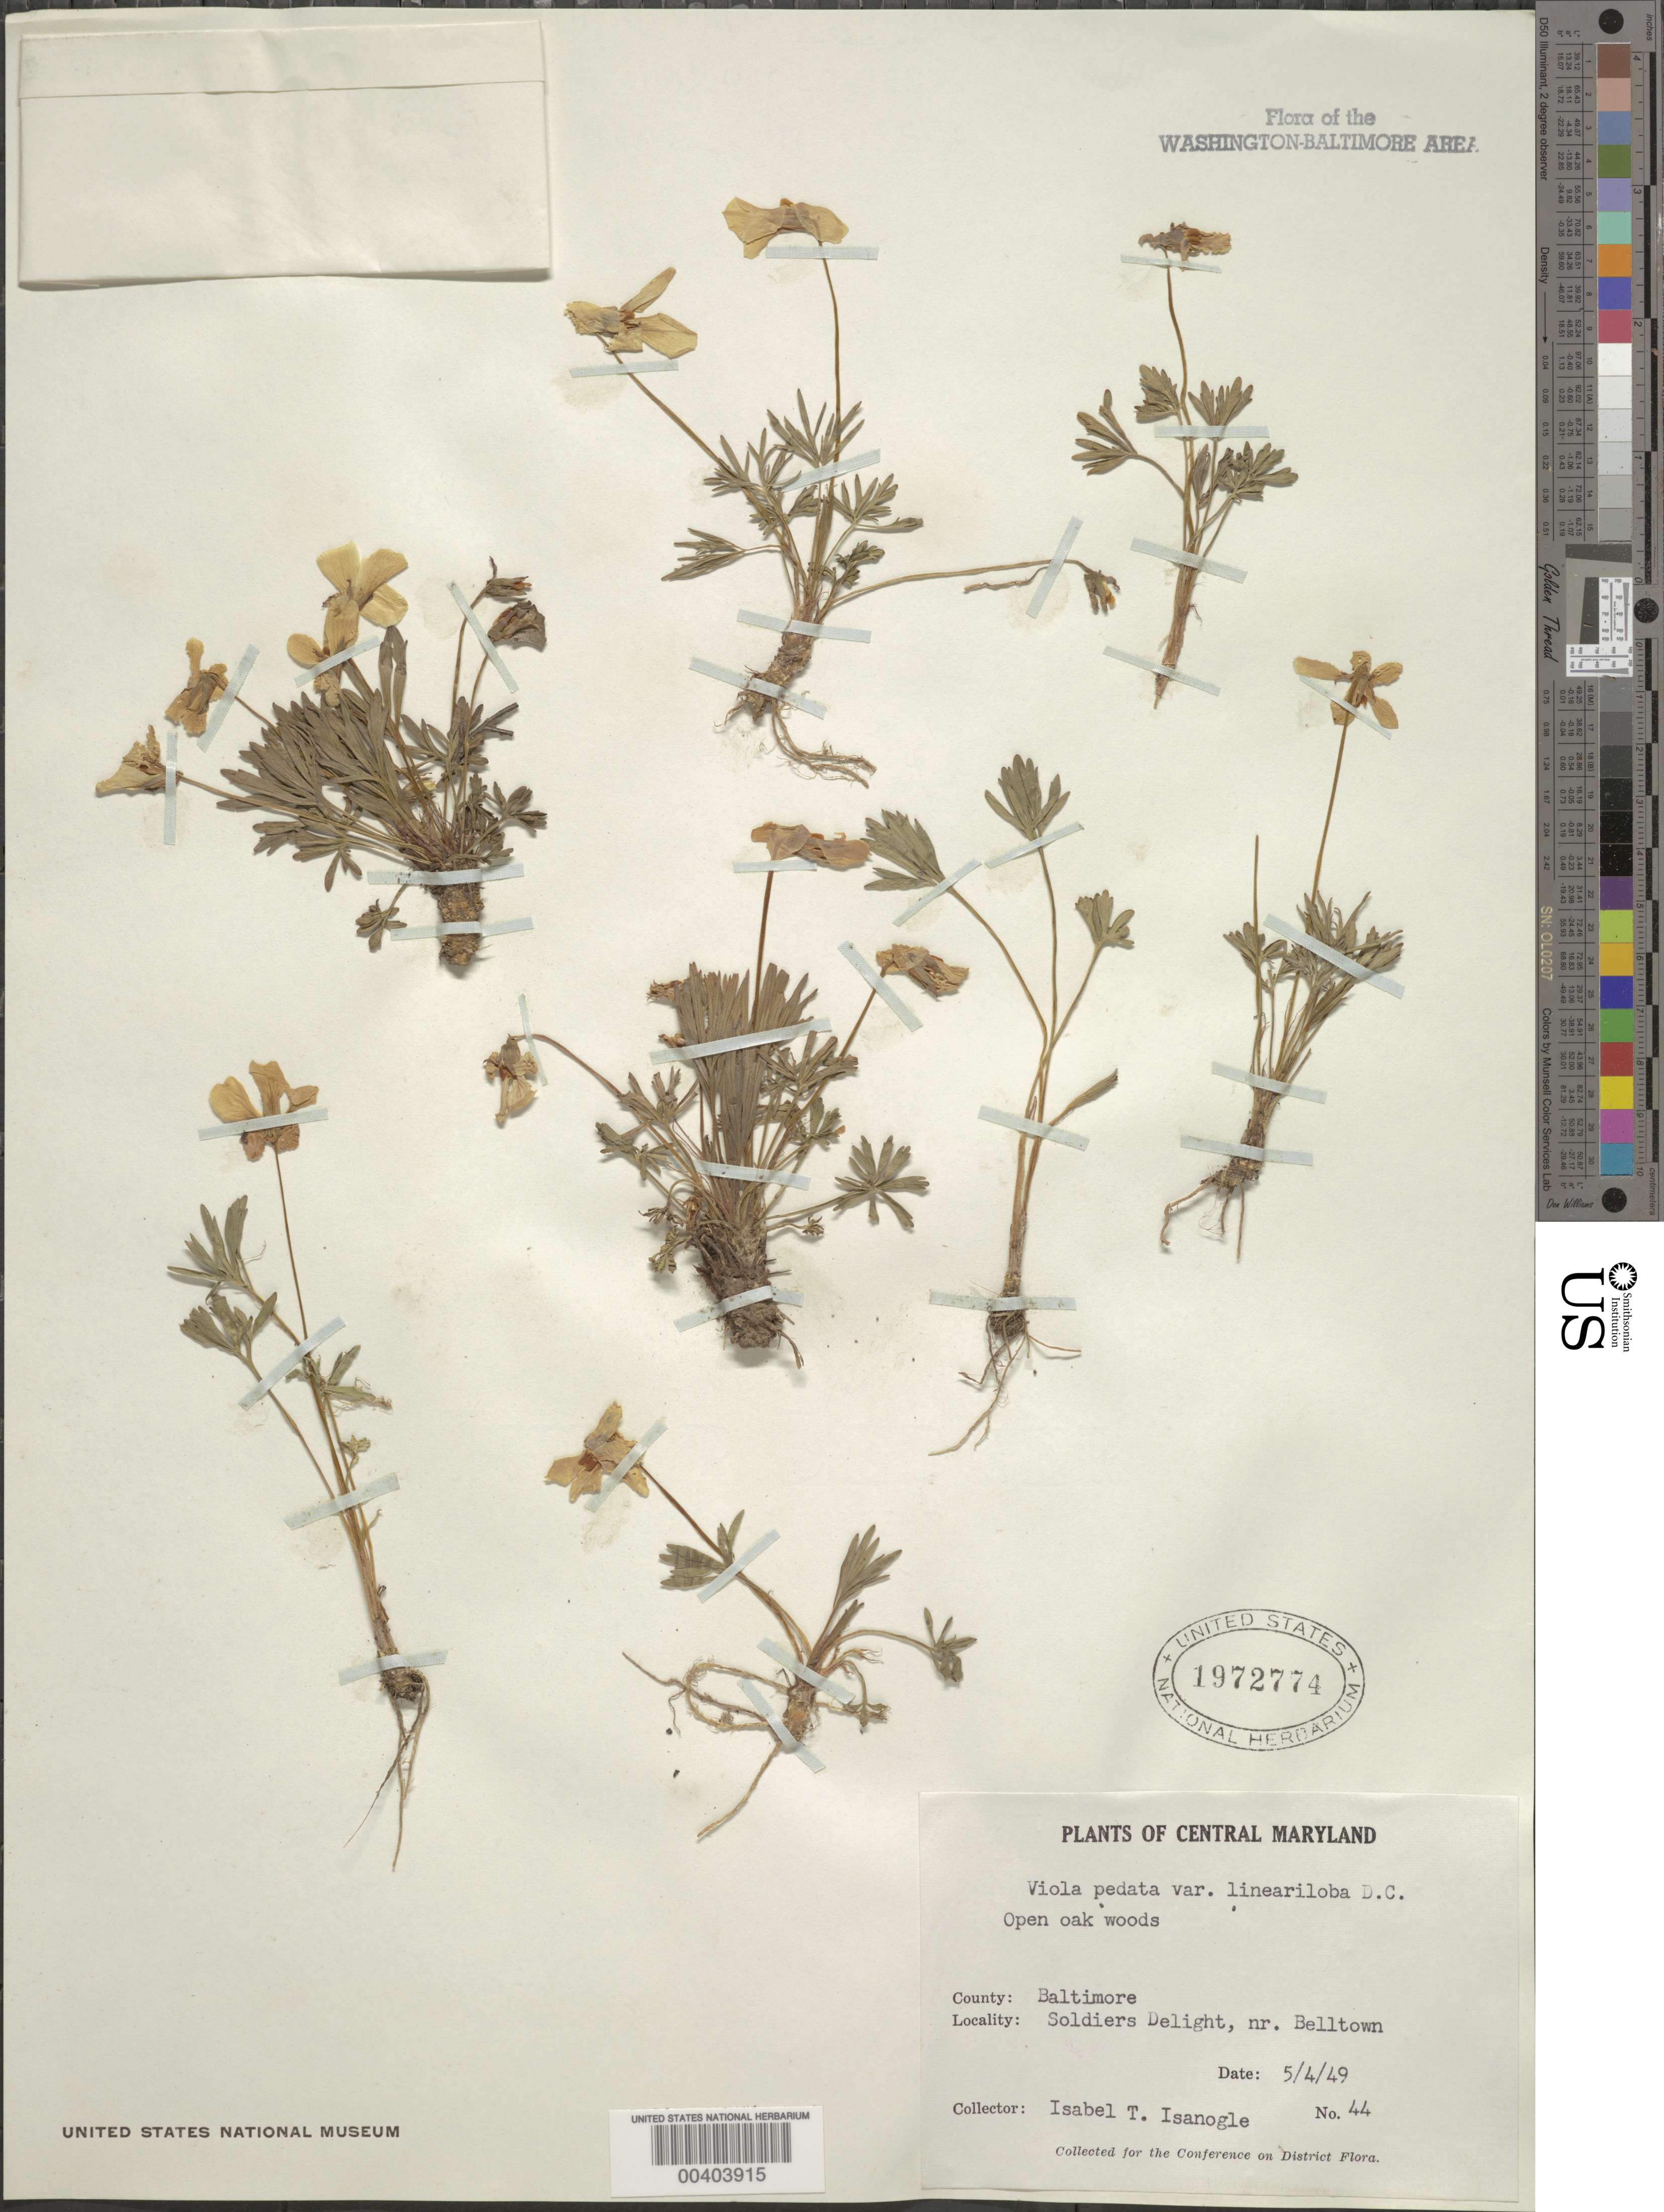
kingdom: Plantae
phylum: Tracheophyta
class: Magnoliopsida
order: Malpighiales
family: Violaceae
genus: Viola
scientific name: Viola pedata var. lineariloba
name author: Ging.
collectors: I. Isanogle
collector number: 44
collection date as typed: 04 May 1949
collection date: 1949-05-04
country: United States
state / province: Maryland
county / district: Baltimore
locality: Soldiers Delight, Belltown vicinity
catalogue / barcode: US 1972774